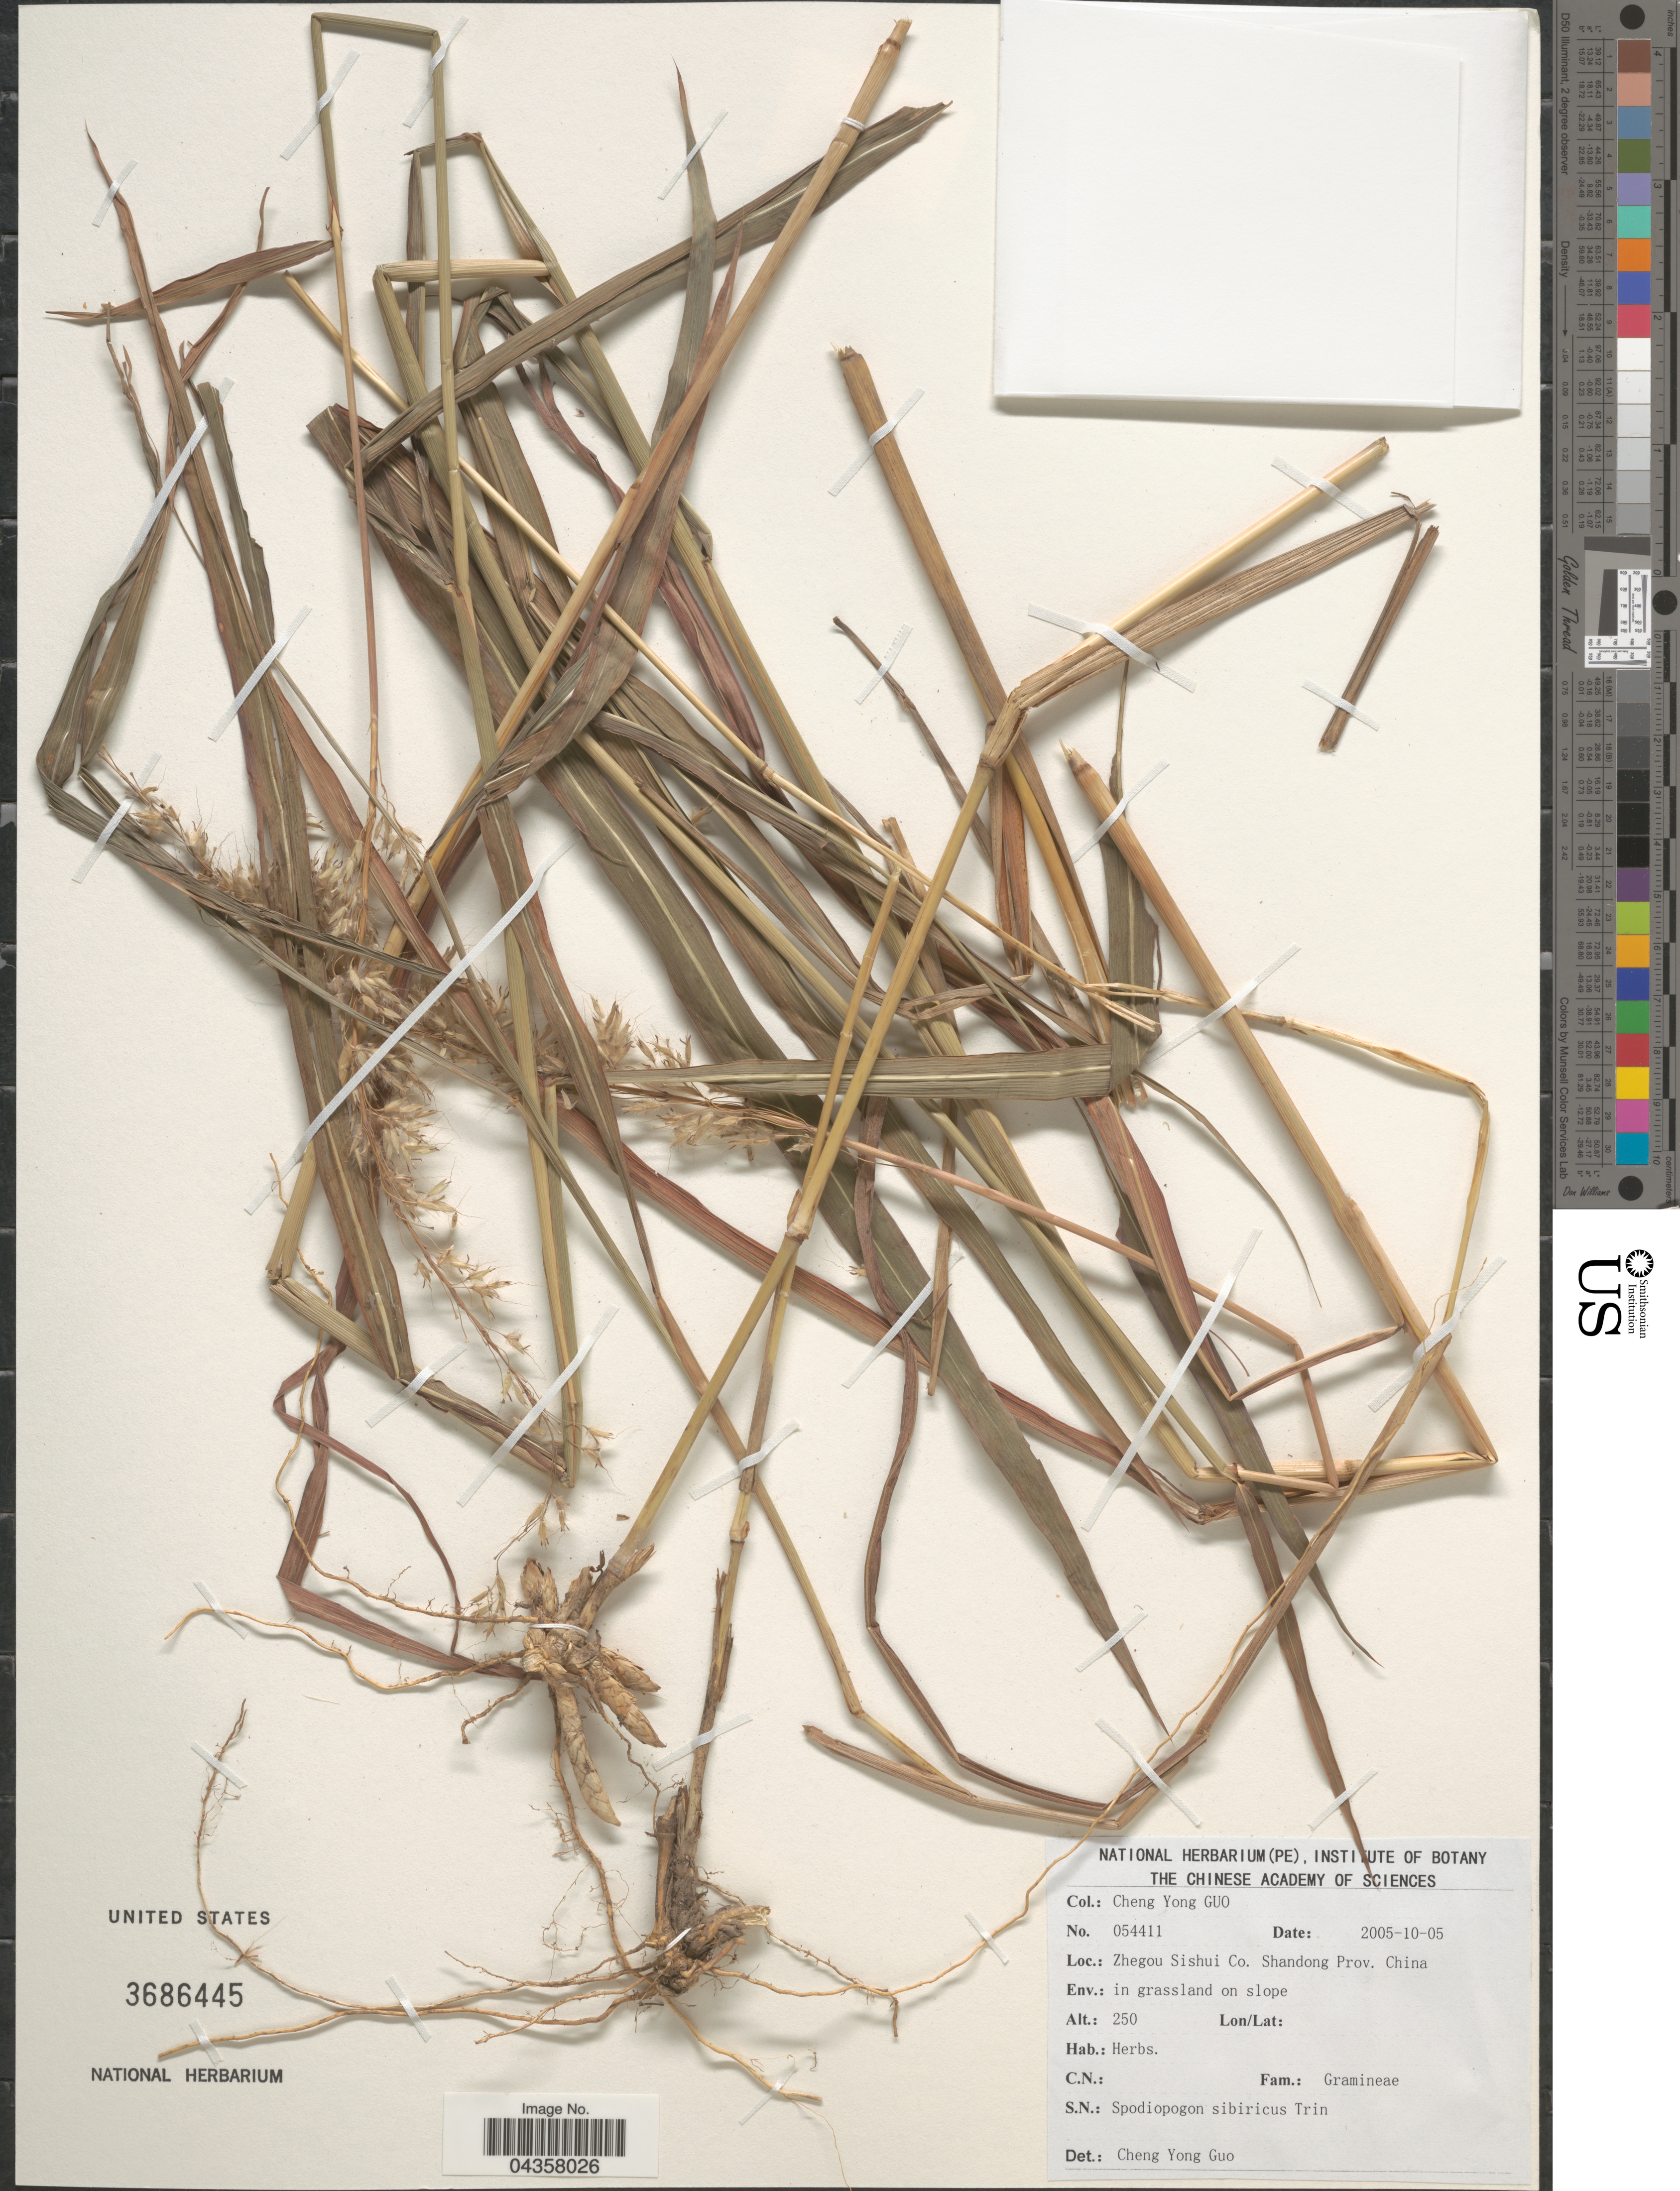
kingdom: Plantae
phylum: Tracheophyta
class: Liliopsida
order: Poales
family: Poaceae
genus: Spodiopogon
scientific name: Spodiopogon sibiricus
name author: Trin.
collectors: Guo Chengyong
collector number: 054411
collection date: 2005-10-05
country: China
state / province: Shandong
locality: Zhegou Sishui Co.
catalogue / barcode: US 3686445